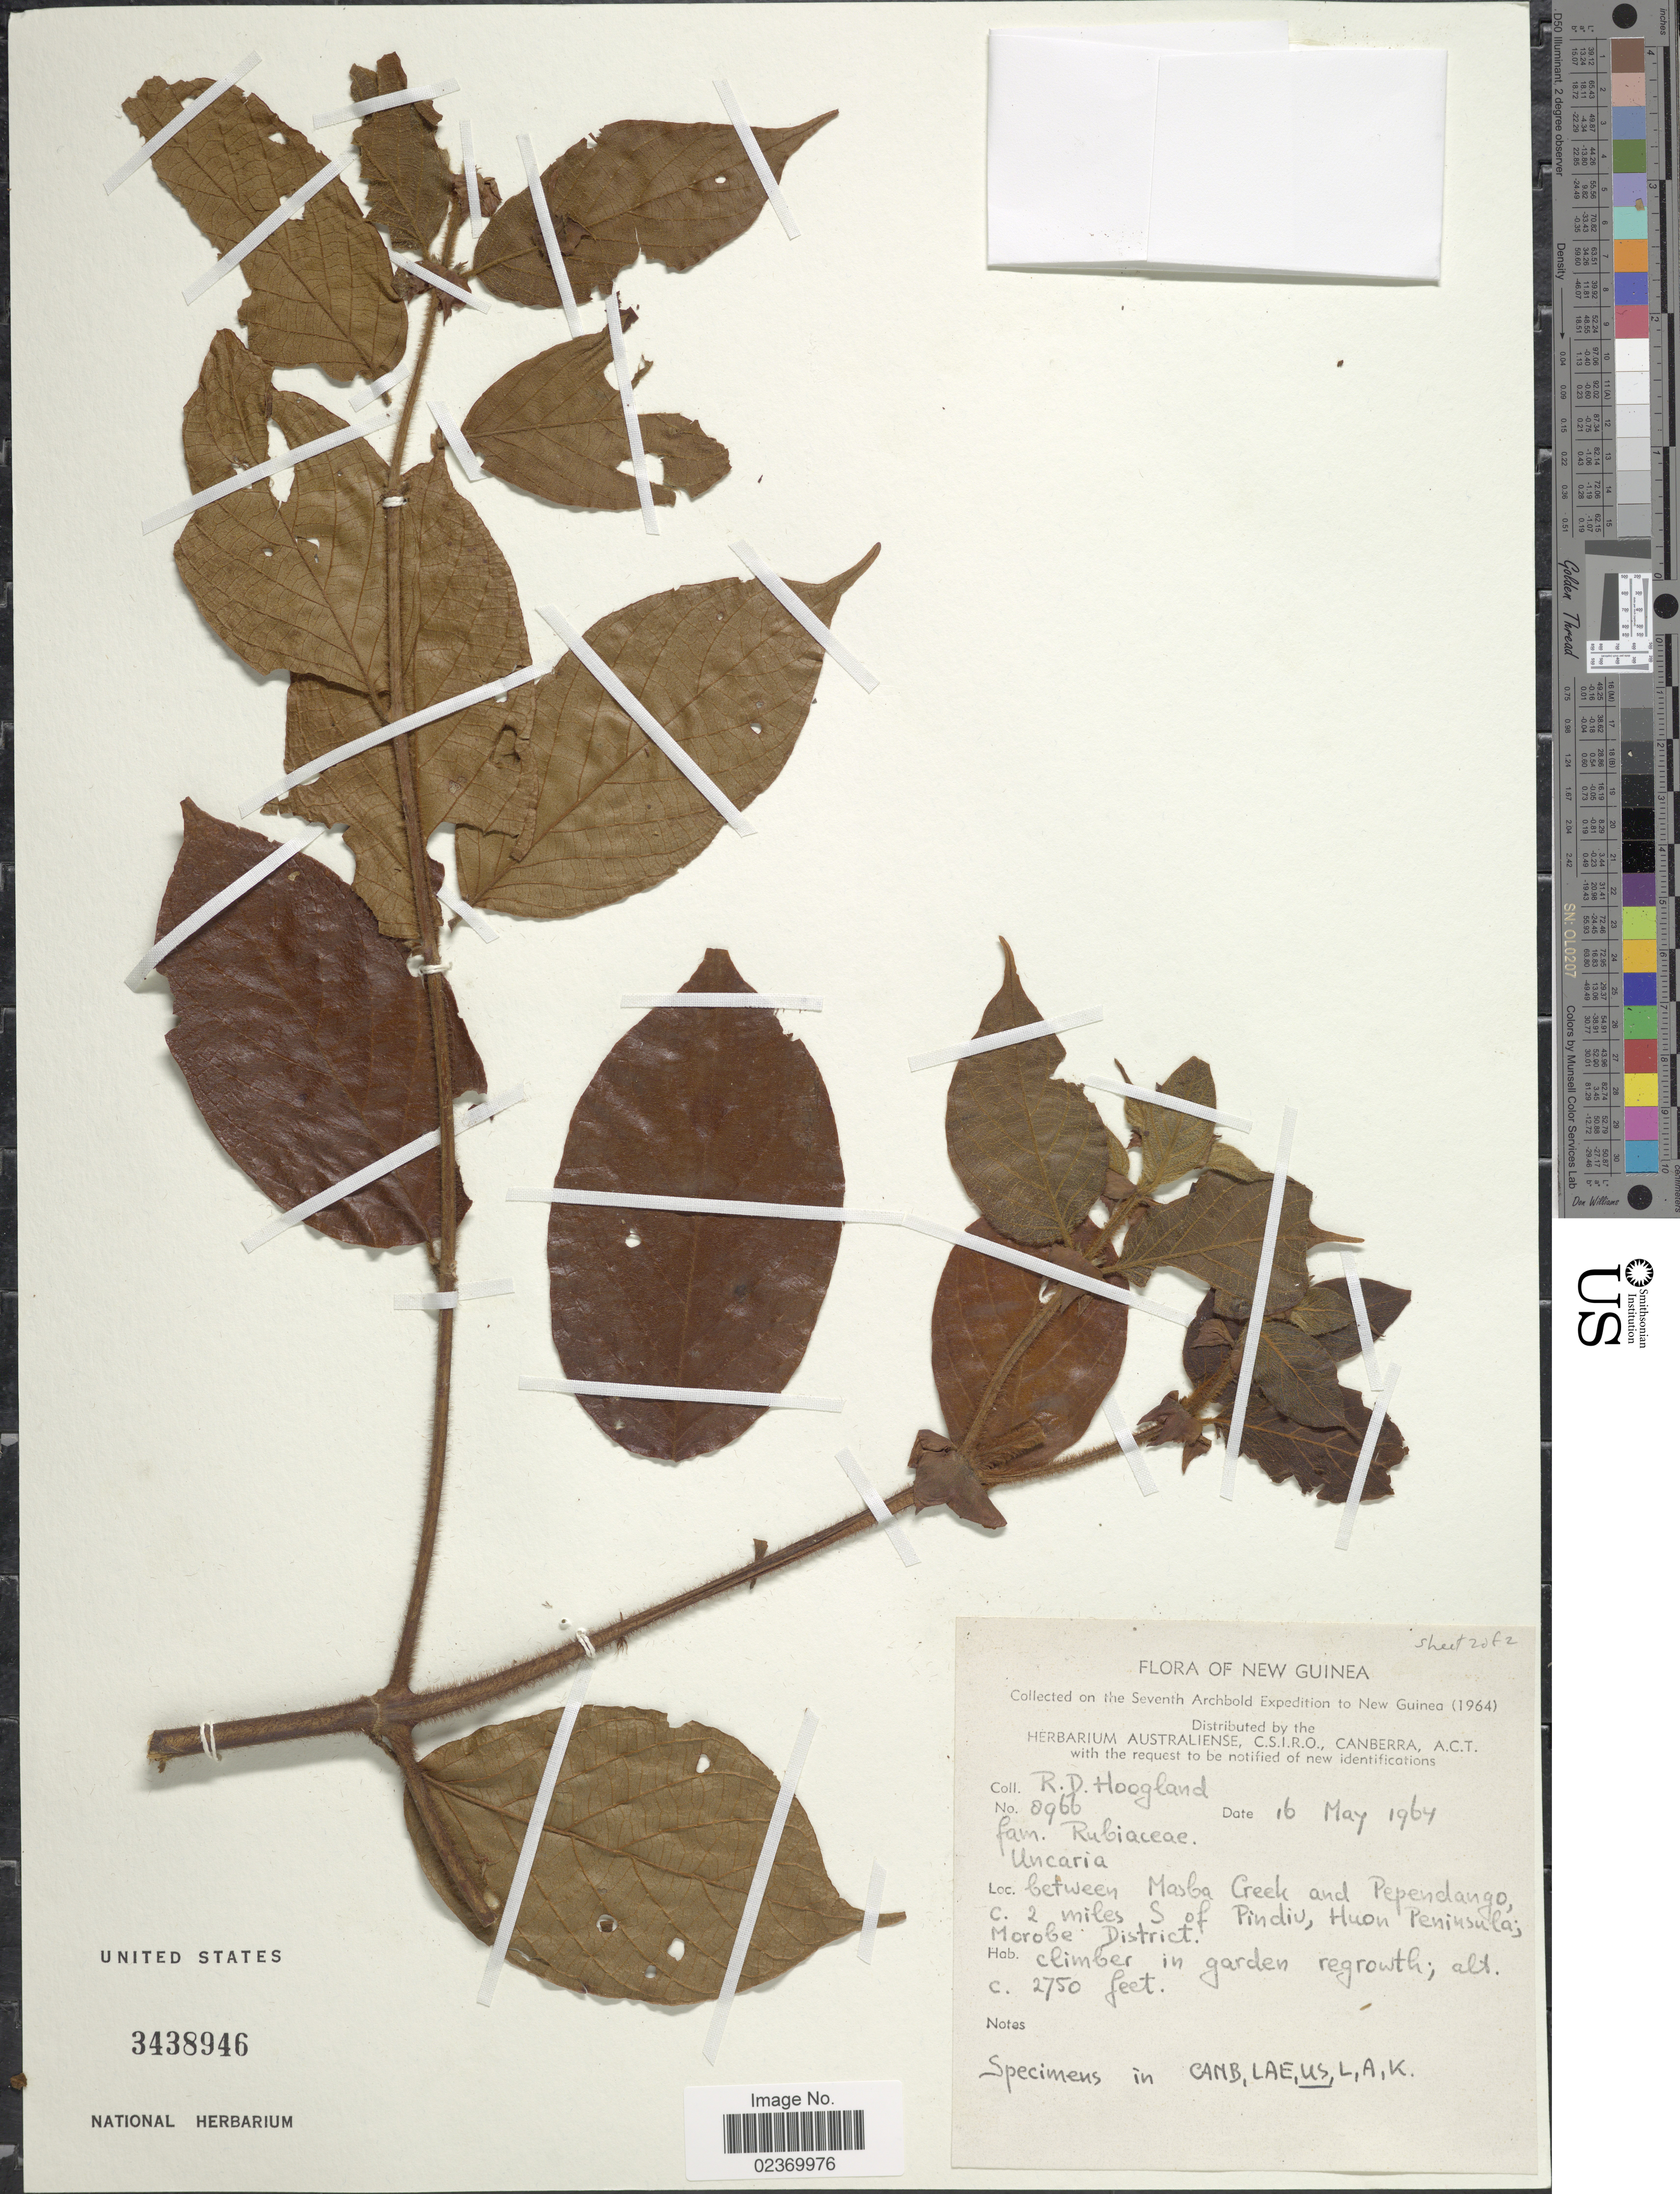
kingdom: Plantae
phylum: Tracheophyta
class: Magnoliopsida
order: Gentianales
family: Rubiaceae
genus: Uncaria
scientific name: Uncaria sp.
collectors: R. D. Hoogland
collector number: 8966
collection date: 1964-05-16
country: Papua New Guinea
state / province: Morobe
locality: New Guinea, between Masba Creek and Pependango, c. 2 miles S of Pindiu, Huon Peninsula; Morobe District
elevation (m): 838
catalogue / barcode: US 3438946